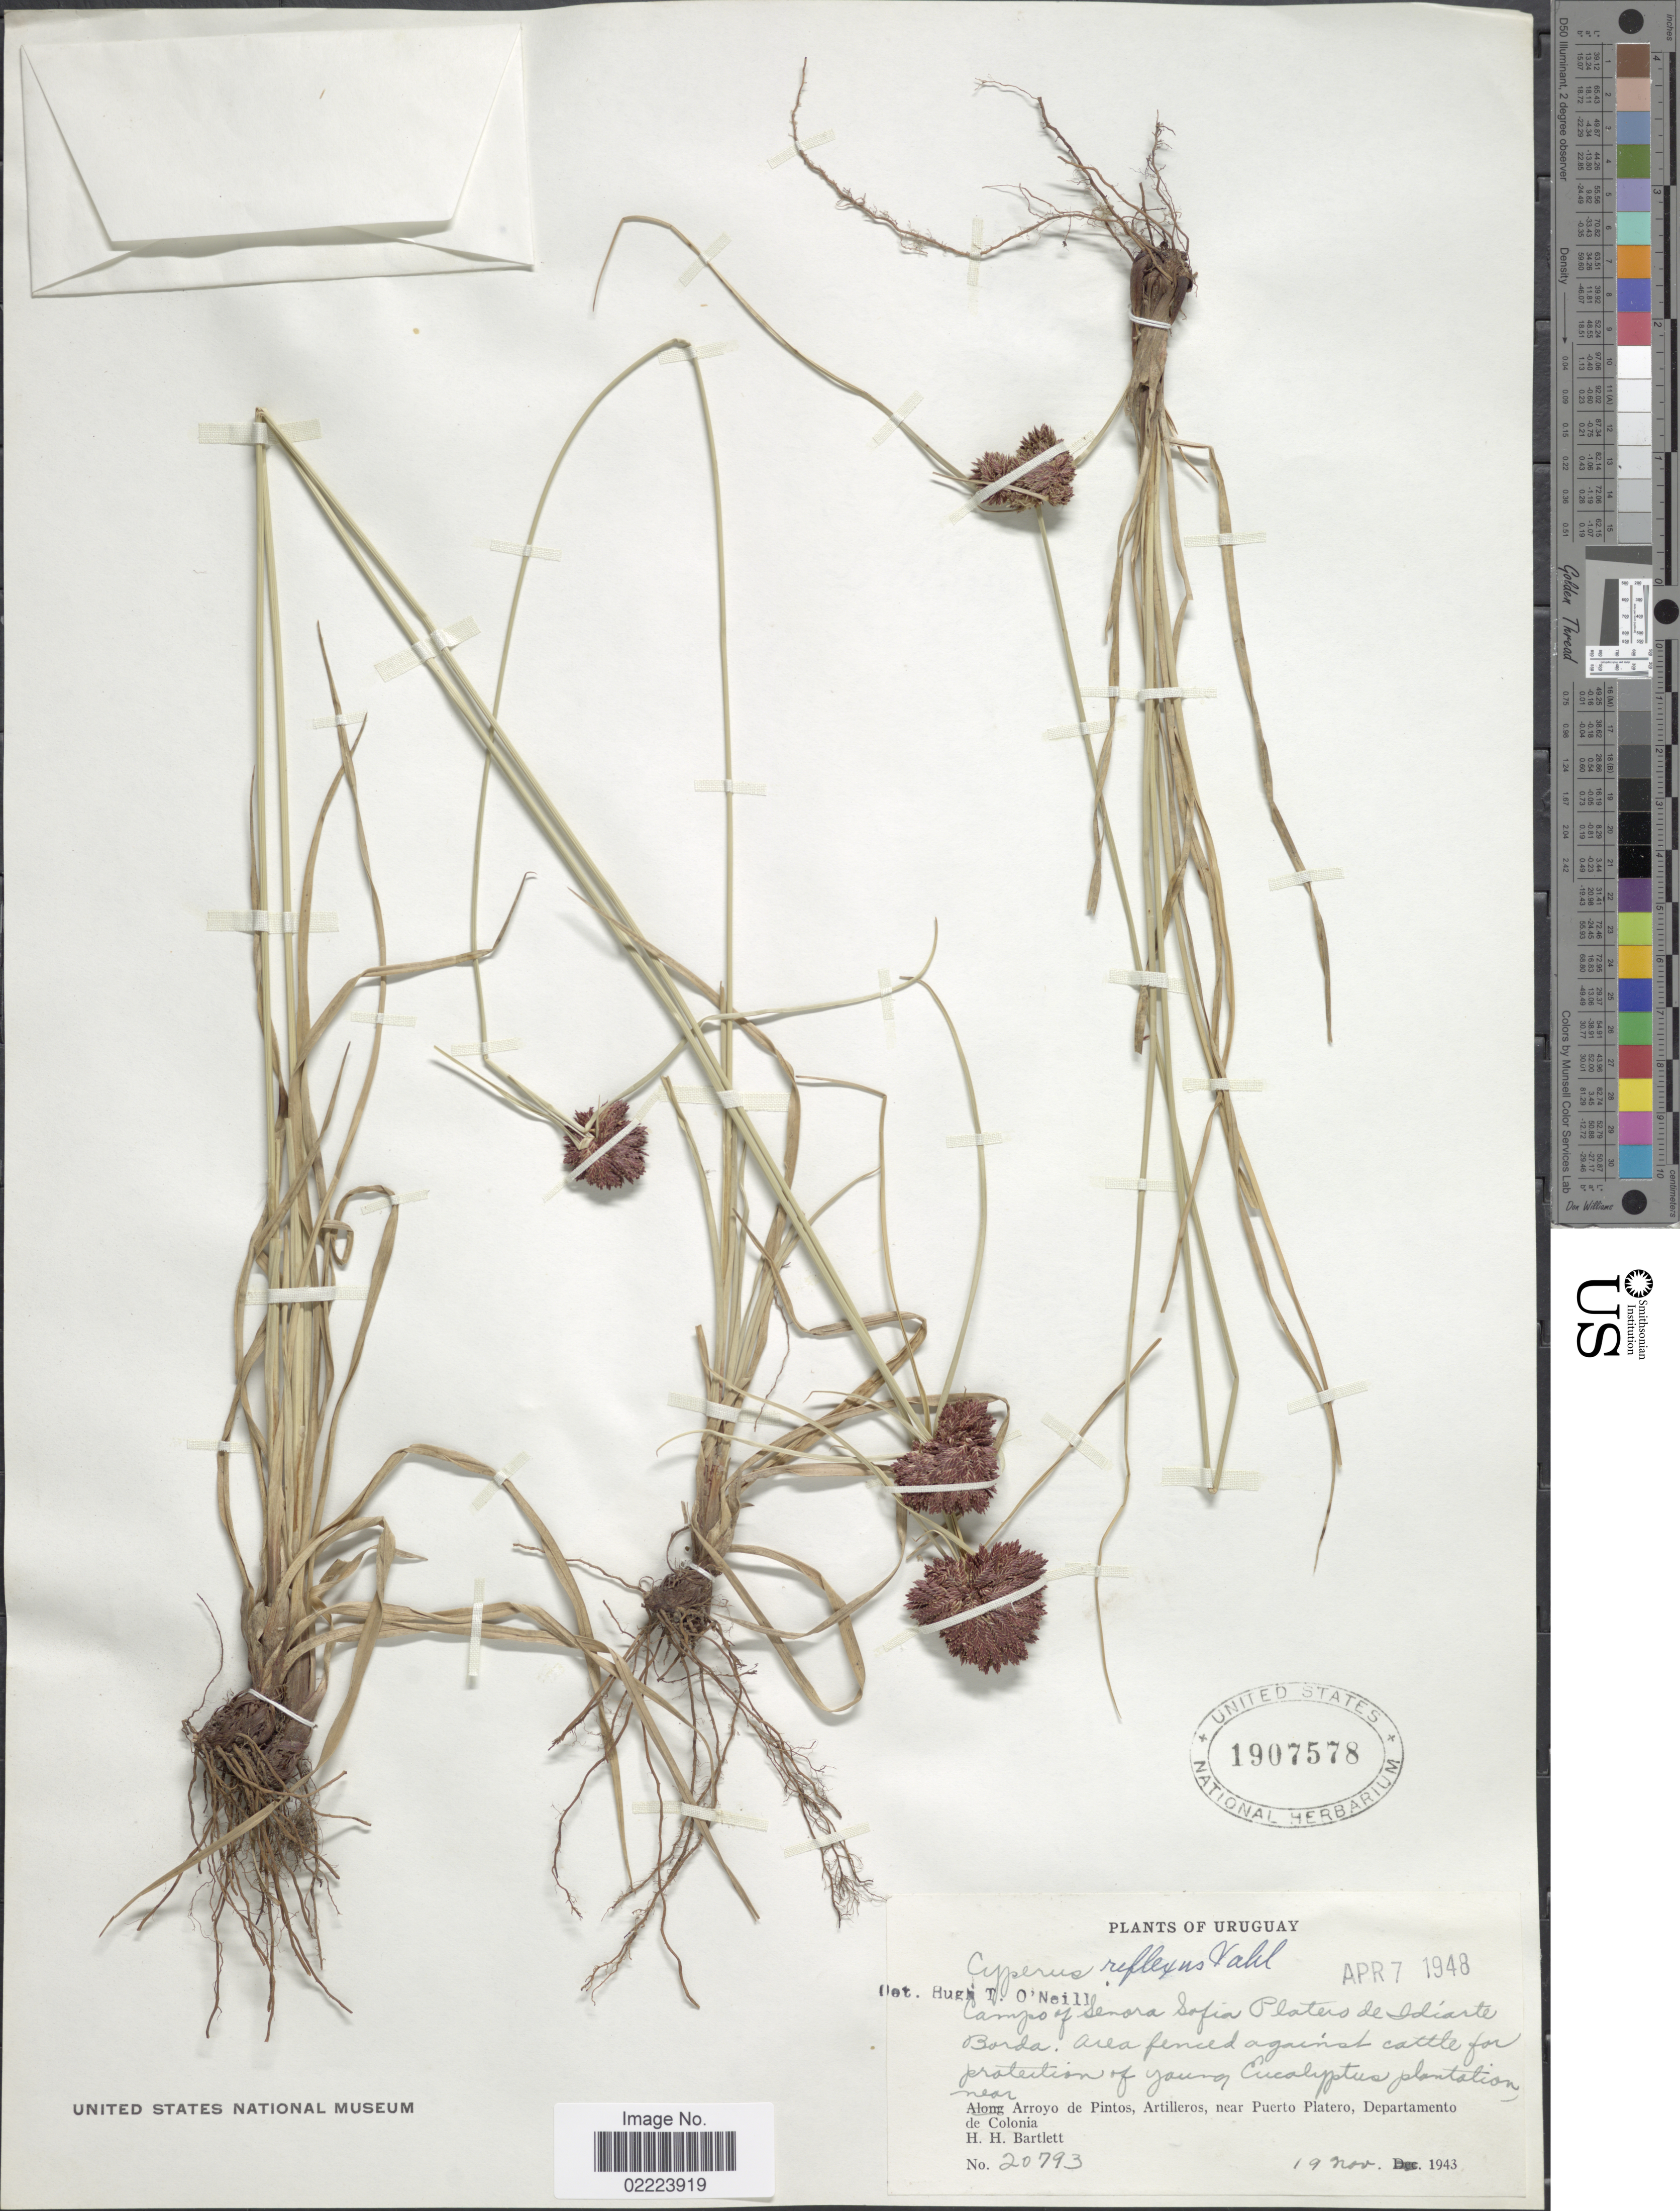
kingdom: Plantae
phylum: Tracheophyta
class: Liliopsida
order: Poales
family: Cyperaceae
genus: Cyperus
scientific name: Cyperus reflexus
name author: Vahl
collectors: H. H. Bartlett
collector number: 20793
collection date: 1943-11-19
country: Uruguay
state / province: Colonia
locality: Campo of Senora Sofia Platero de Idiarte Borda, near Arryo de Pintos, Artilleros, near Puerto Platero, Departamento de Colonia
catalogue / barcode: US 1907578